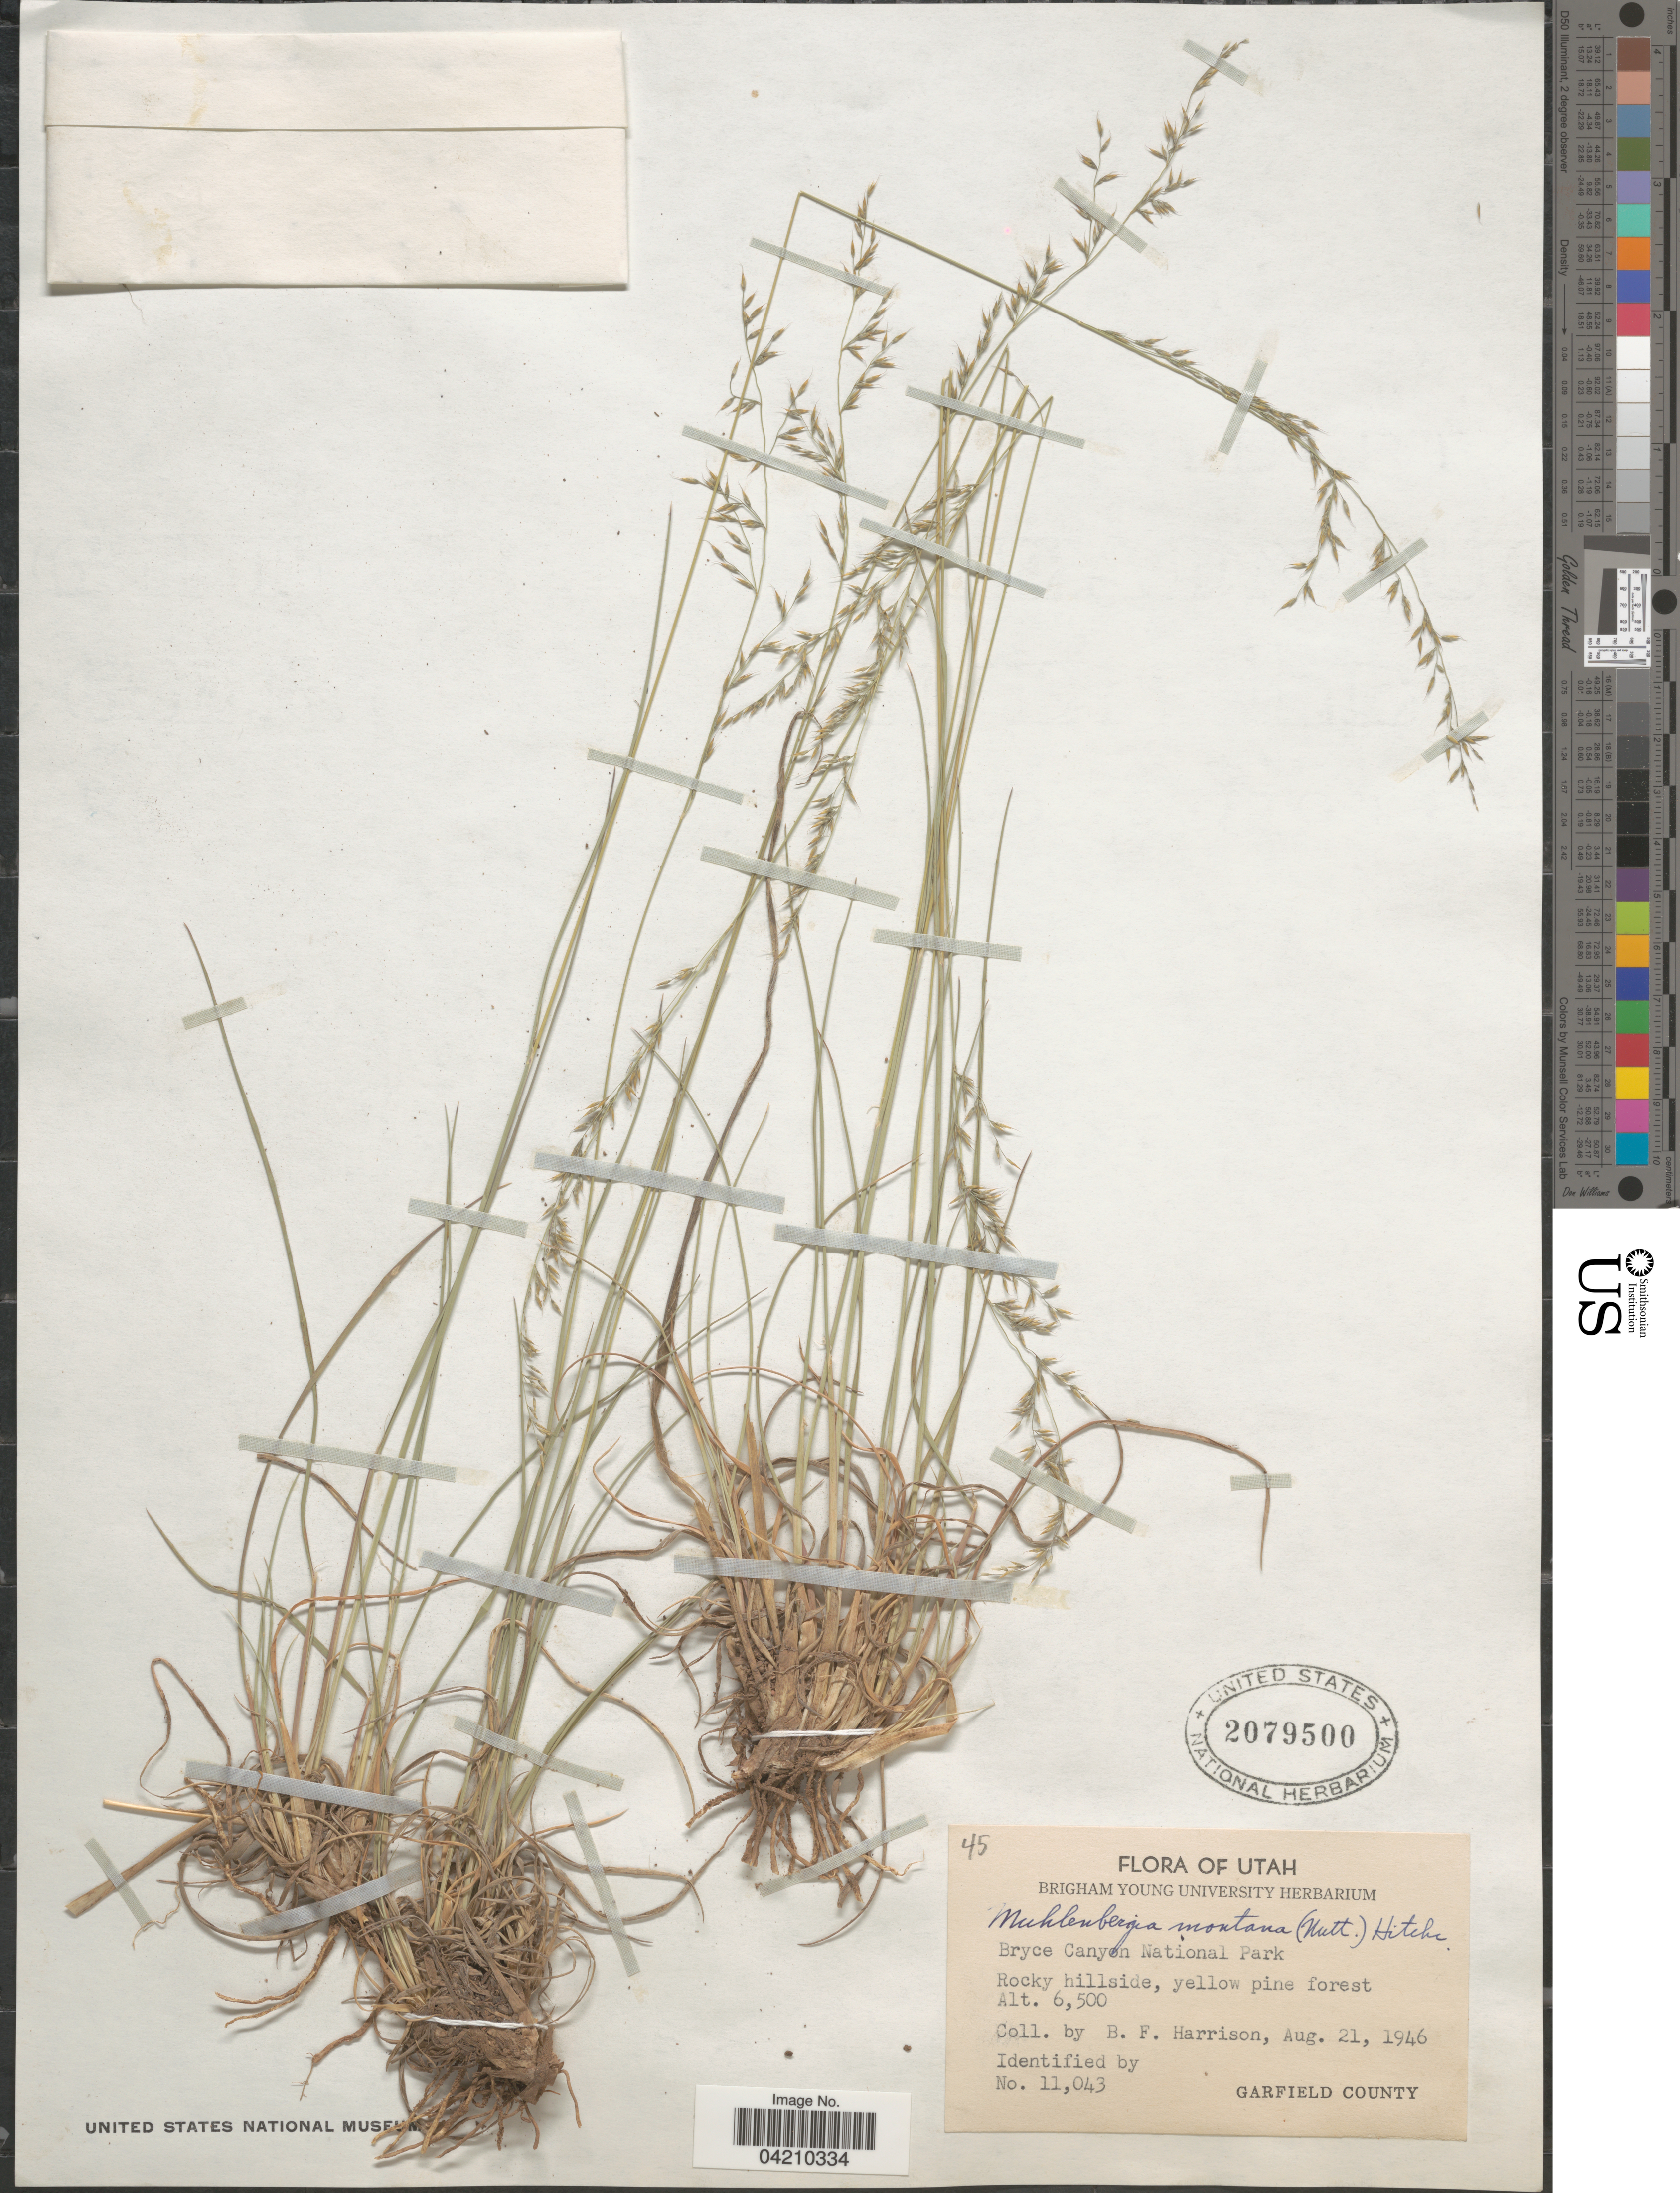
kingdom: Plantae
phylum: Tracheophyta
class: Liliopsida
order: Poales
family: Poaceae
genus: Muhlenbergia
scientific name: Muhlenbergia montana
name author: (Nutt.) Hitchc.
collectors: B. F. Harrison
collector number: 11043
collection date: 1946-08-21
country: United States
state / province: Utah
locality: Bryce Canyon National Park. Garfield County.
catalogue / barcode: US 2079500